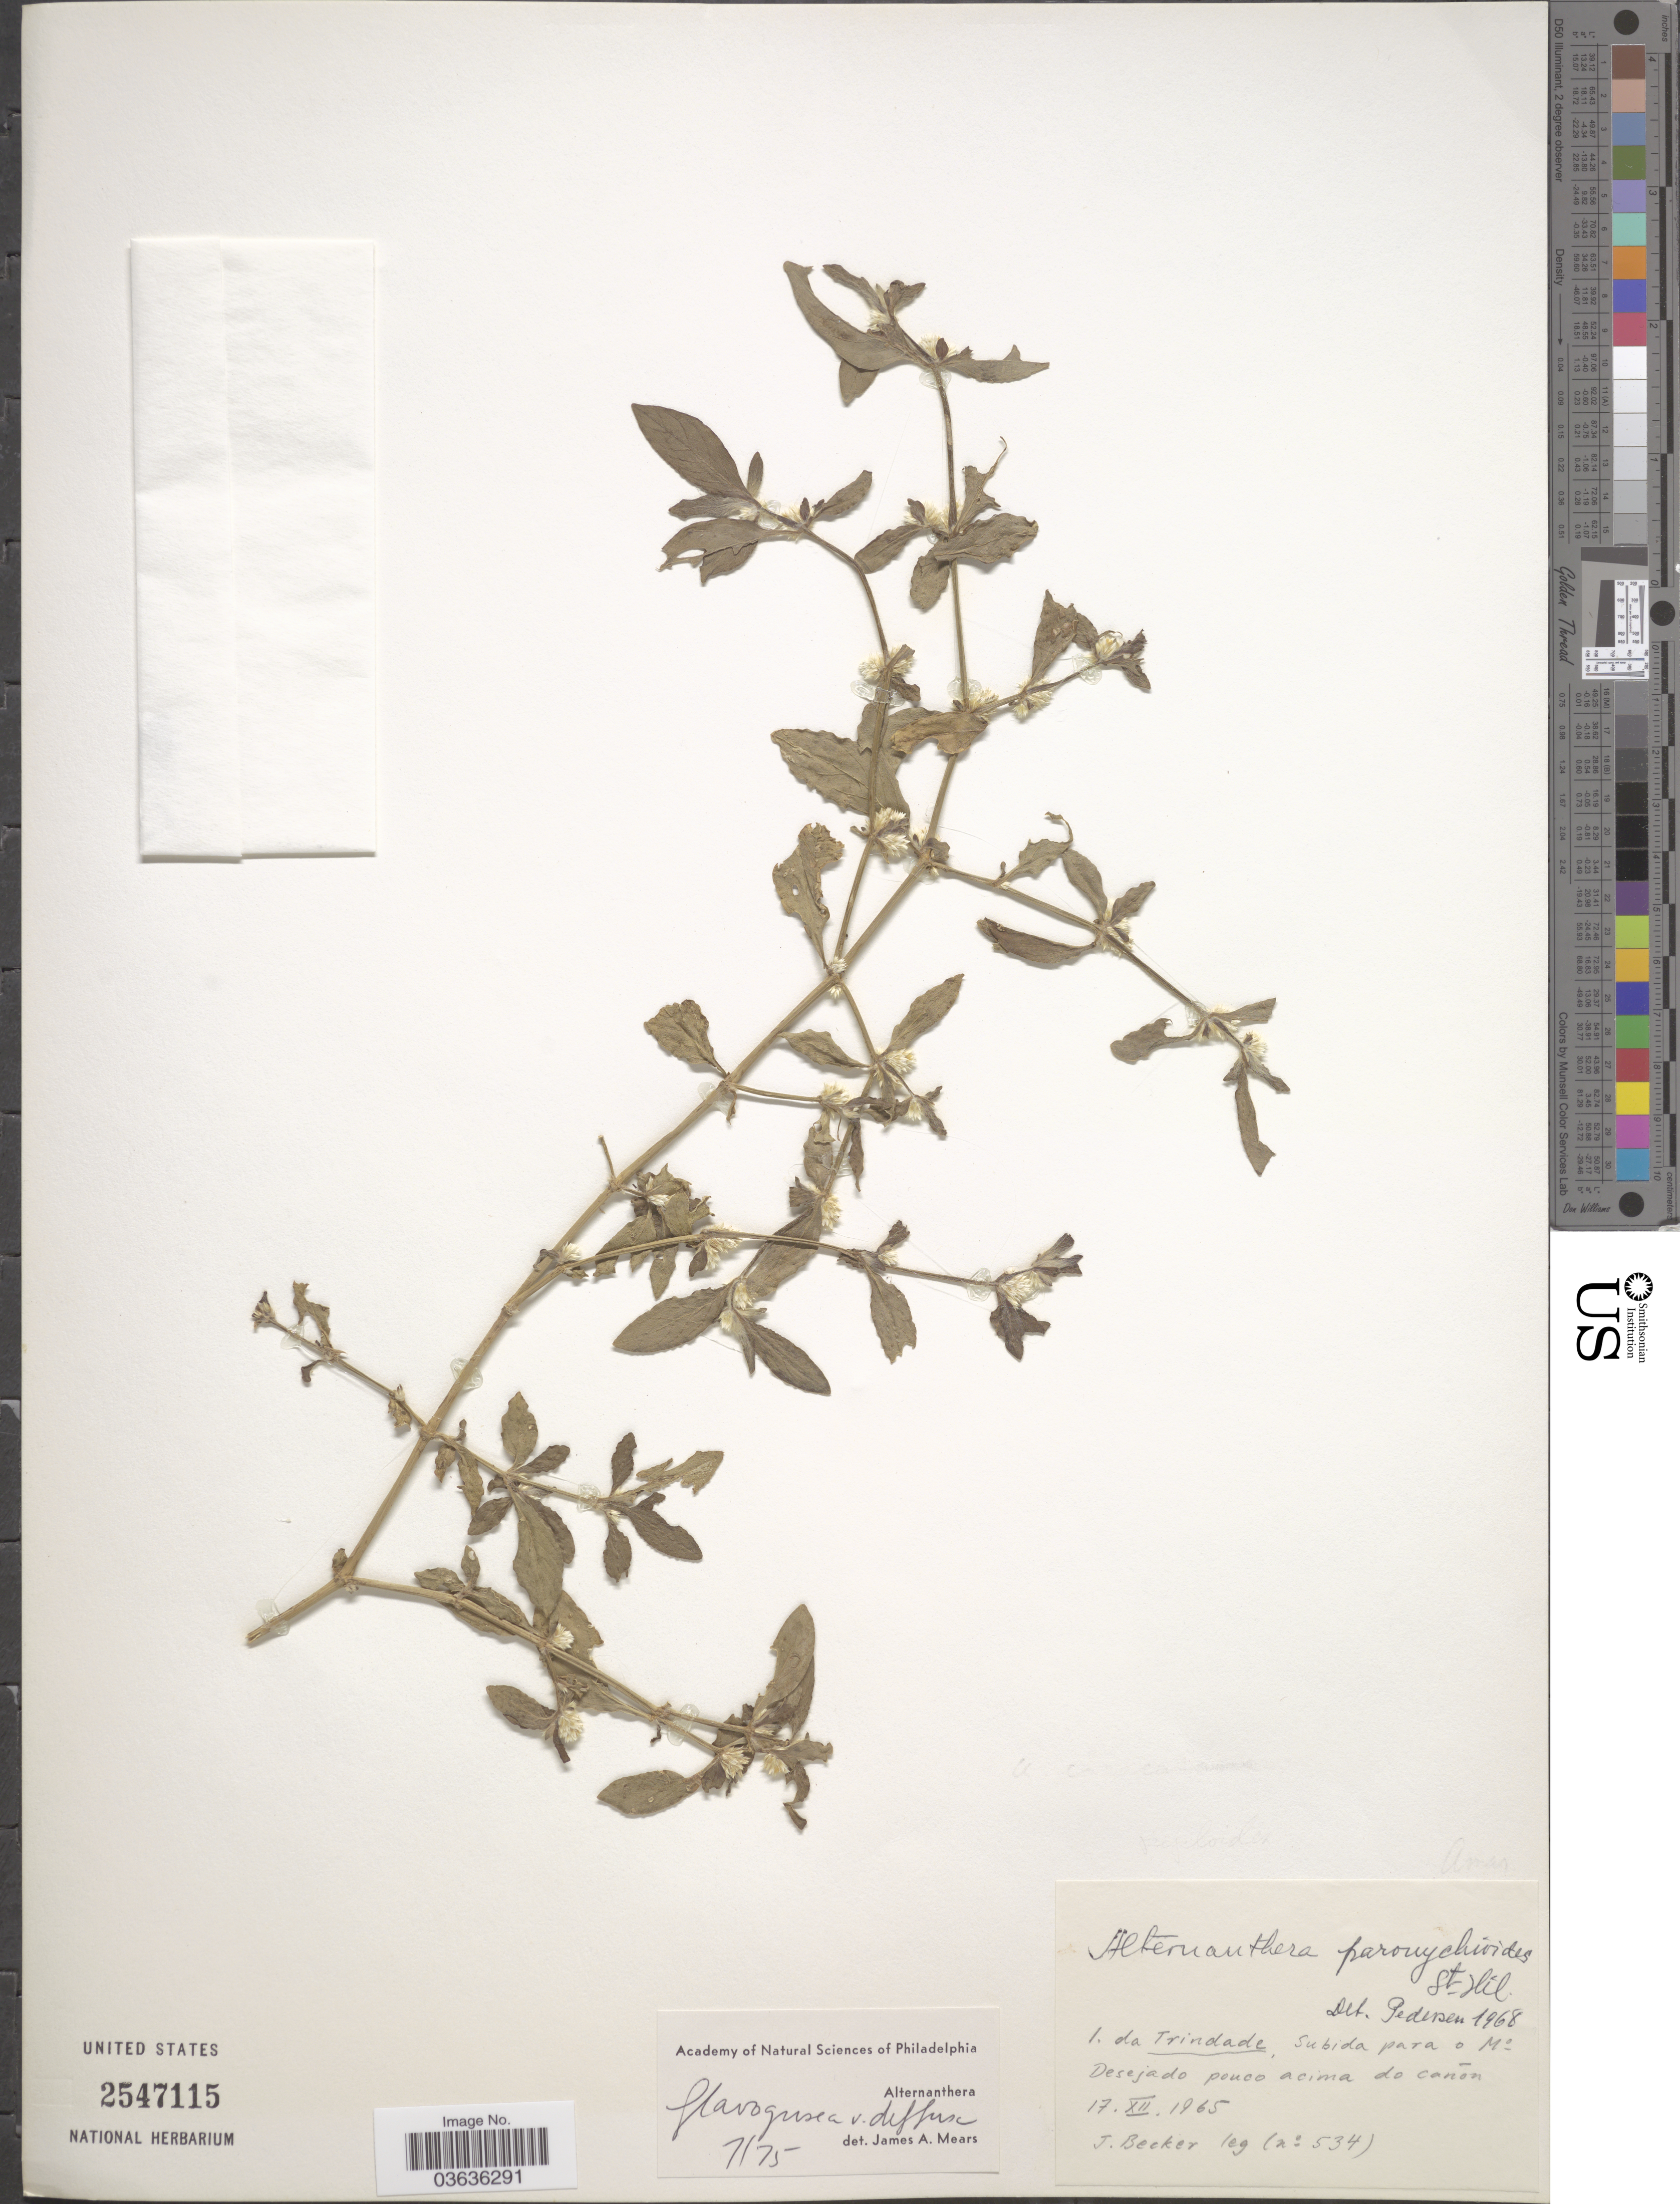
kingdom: Plantae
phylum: Tracheophyta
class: Magnoliopsida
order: Caryophyllales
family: Amaranthaceae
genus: Alternanthera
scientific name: Alternanthera flavogrisea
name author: Urb.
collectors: J. Becker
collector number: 534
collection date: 1965-12-17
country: Trinidad and Tobago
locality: I. da Trindade, subida para o Mo Desejado pouco acima do cañon. [interpreted]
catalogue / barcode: US 2547115